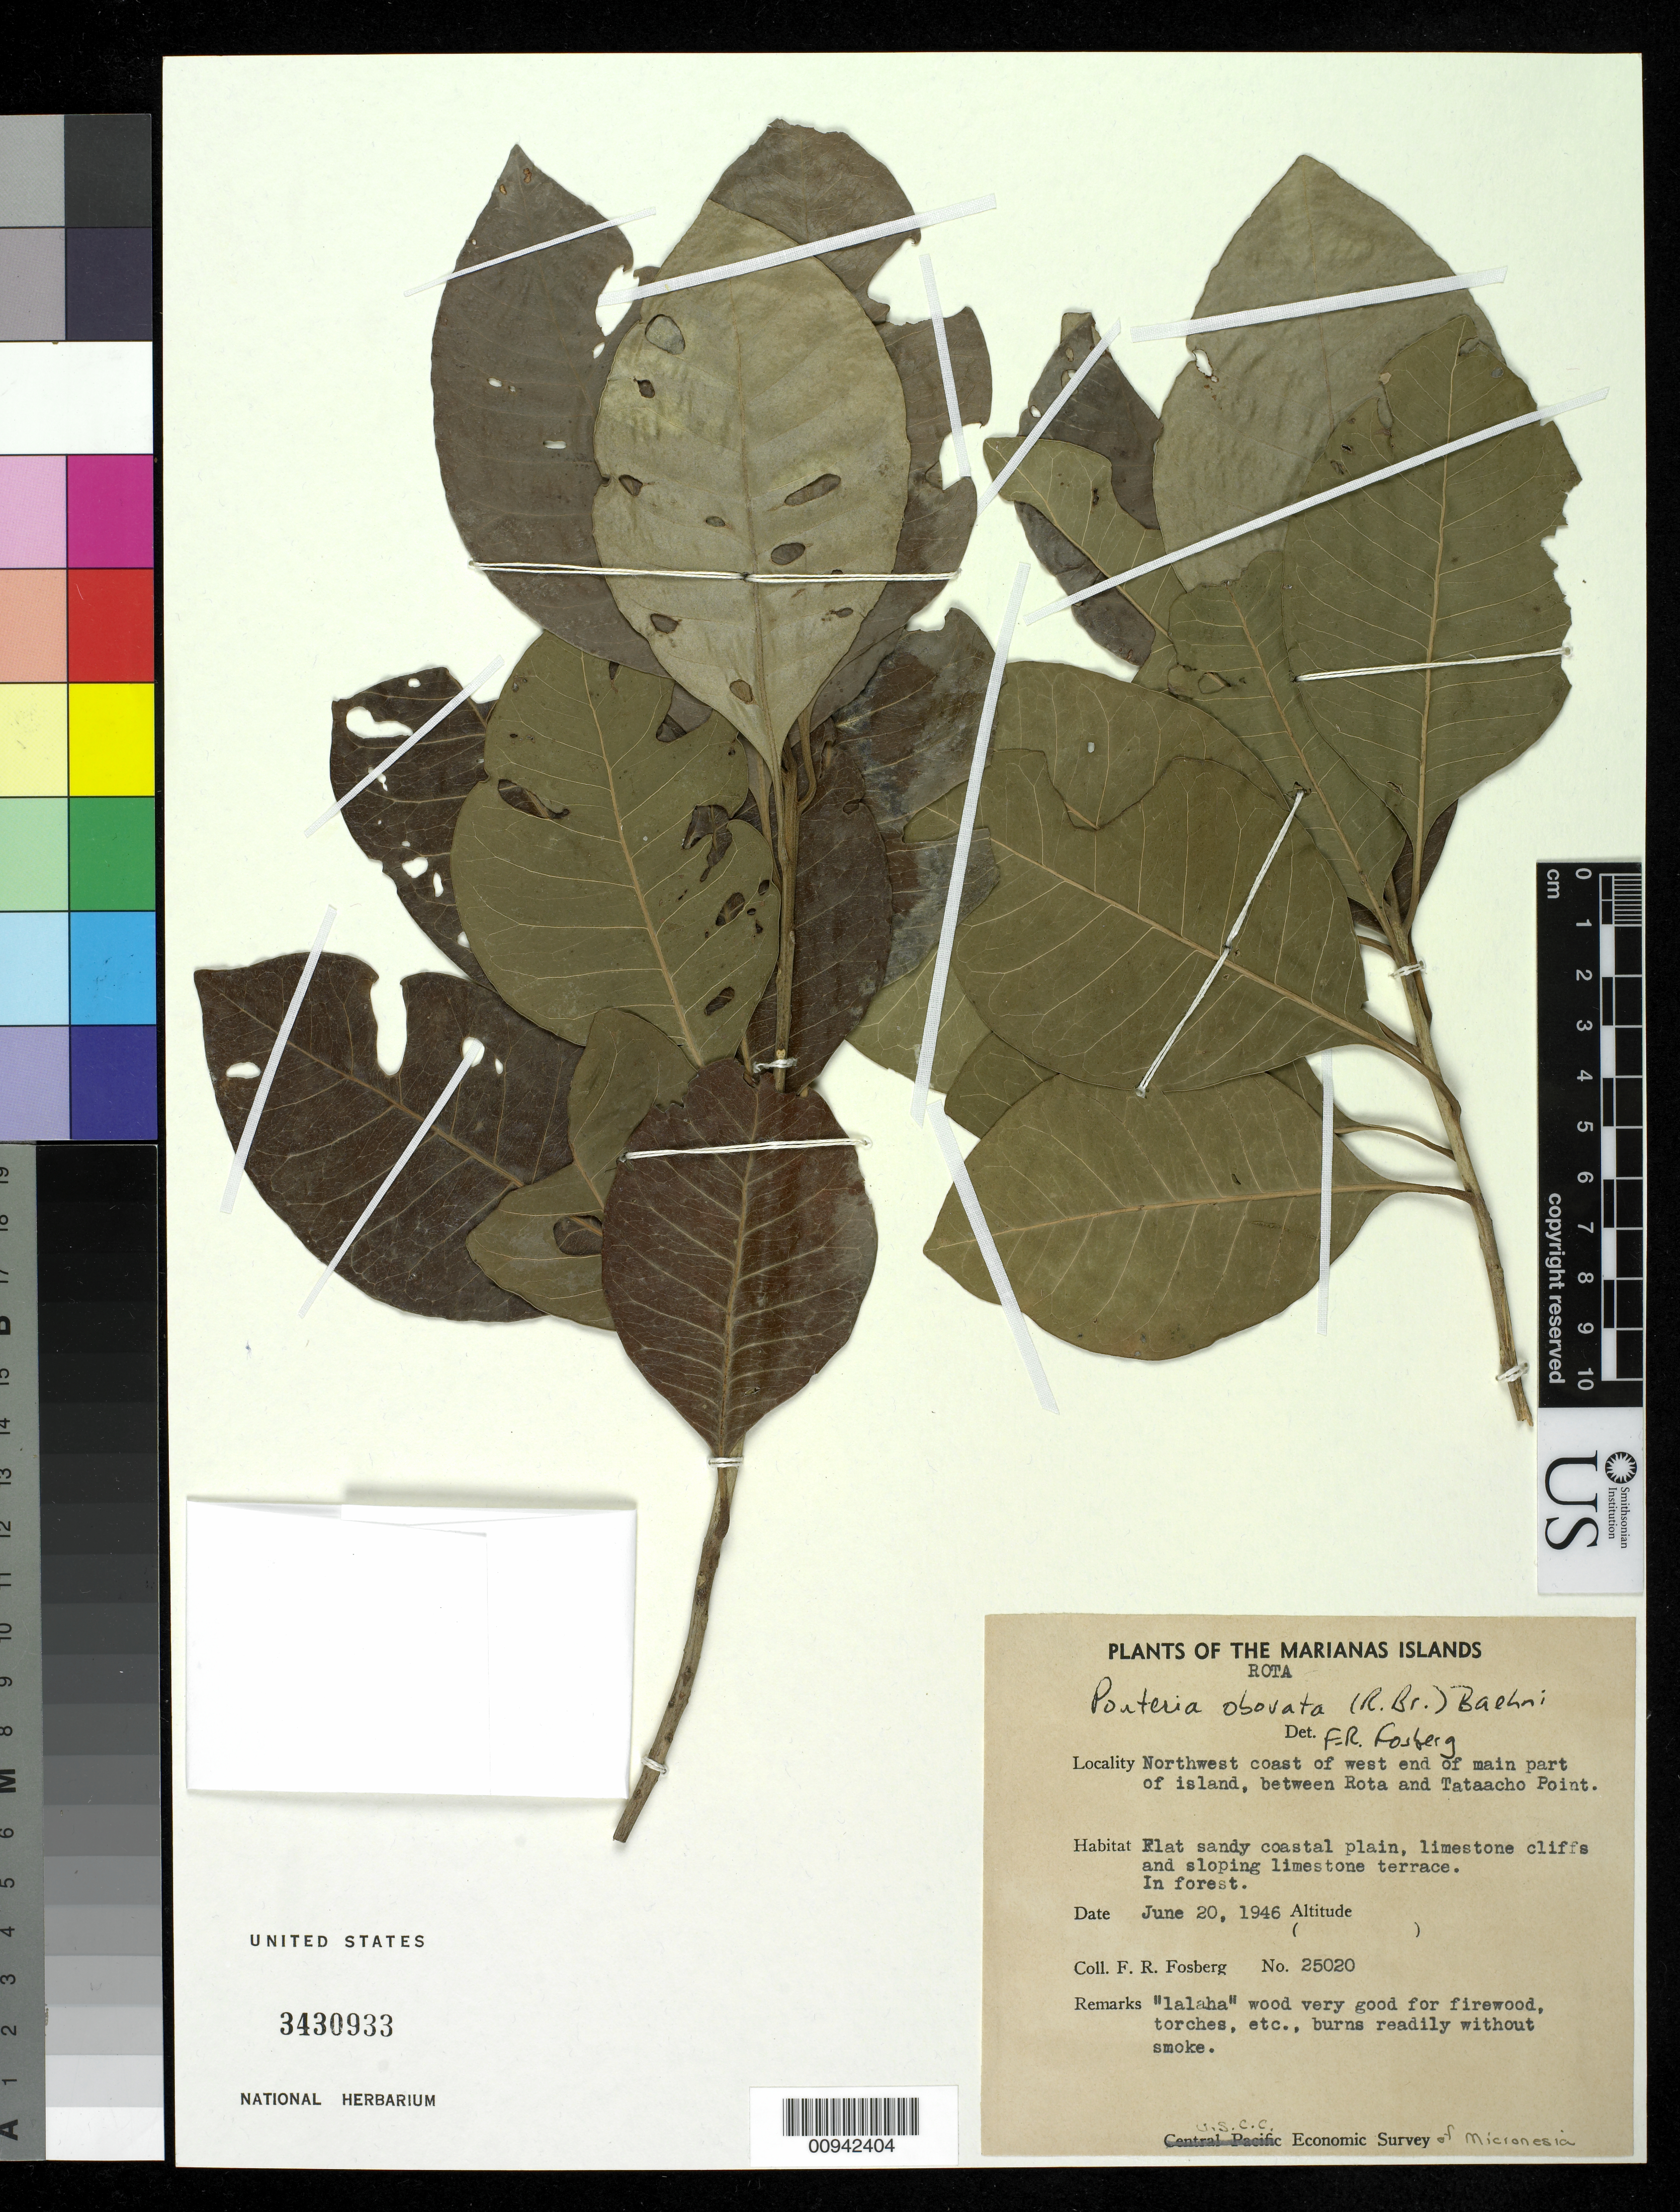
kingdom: Plantae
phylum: Tracheophyta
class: Magnoliopsida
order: Ericales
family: Sapotaceae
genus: Planchonella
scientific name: Planchonella obovata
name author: (R. Br.) Pierre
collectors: F. R. Fosberg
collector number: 25020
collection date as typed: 20 Jun 1946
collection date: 1946-06-20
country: Northern Mariana Islands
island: Rota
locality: Northwest coast of west end of main part of island, between Rota and Tataacho Point.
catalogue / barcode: US 3430933